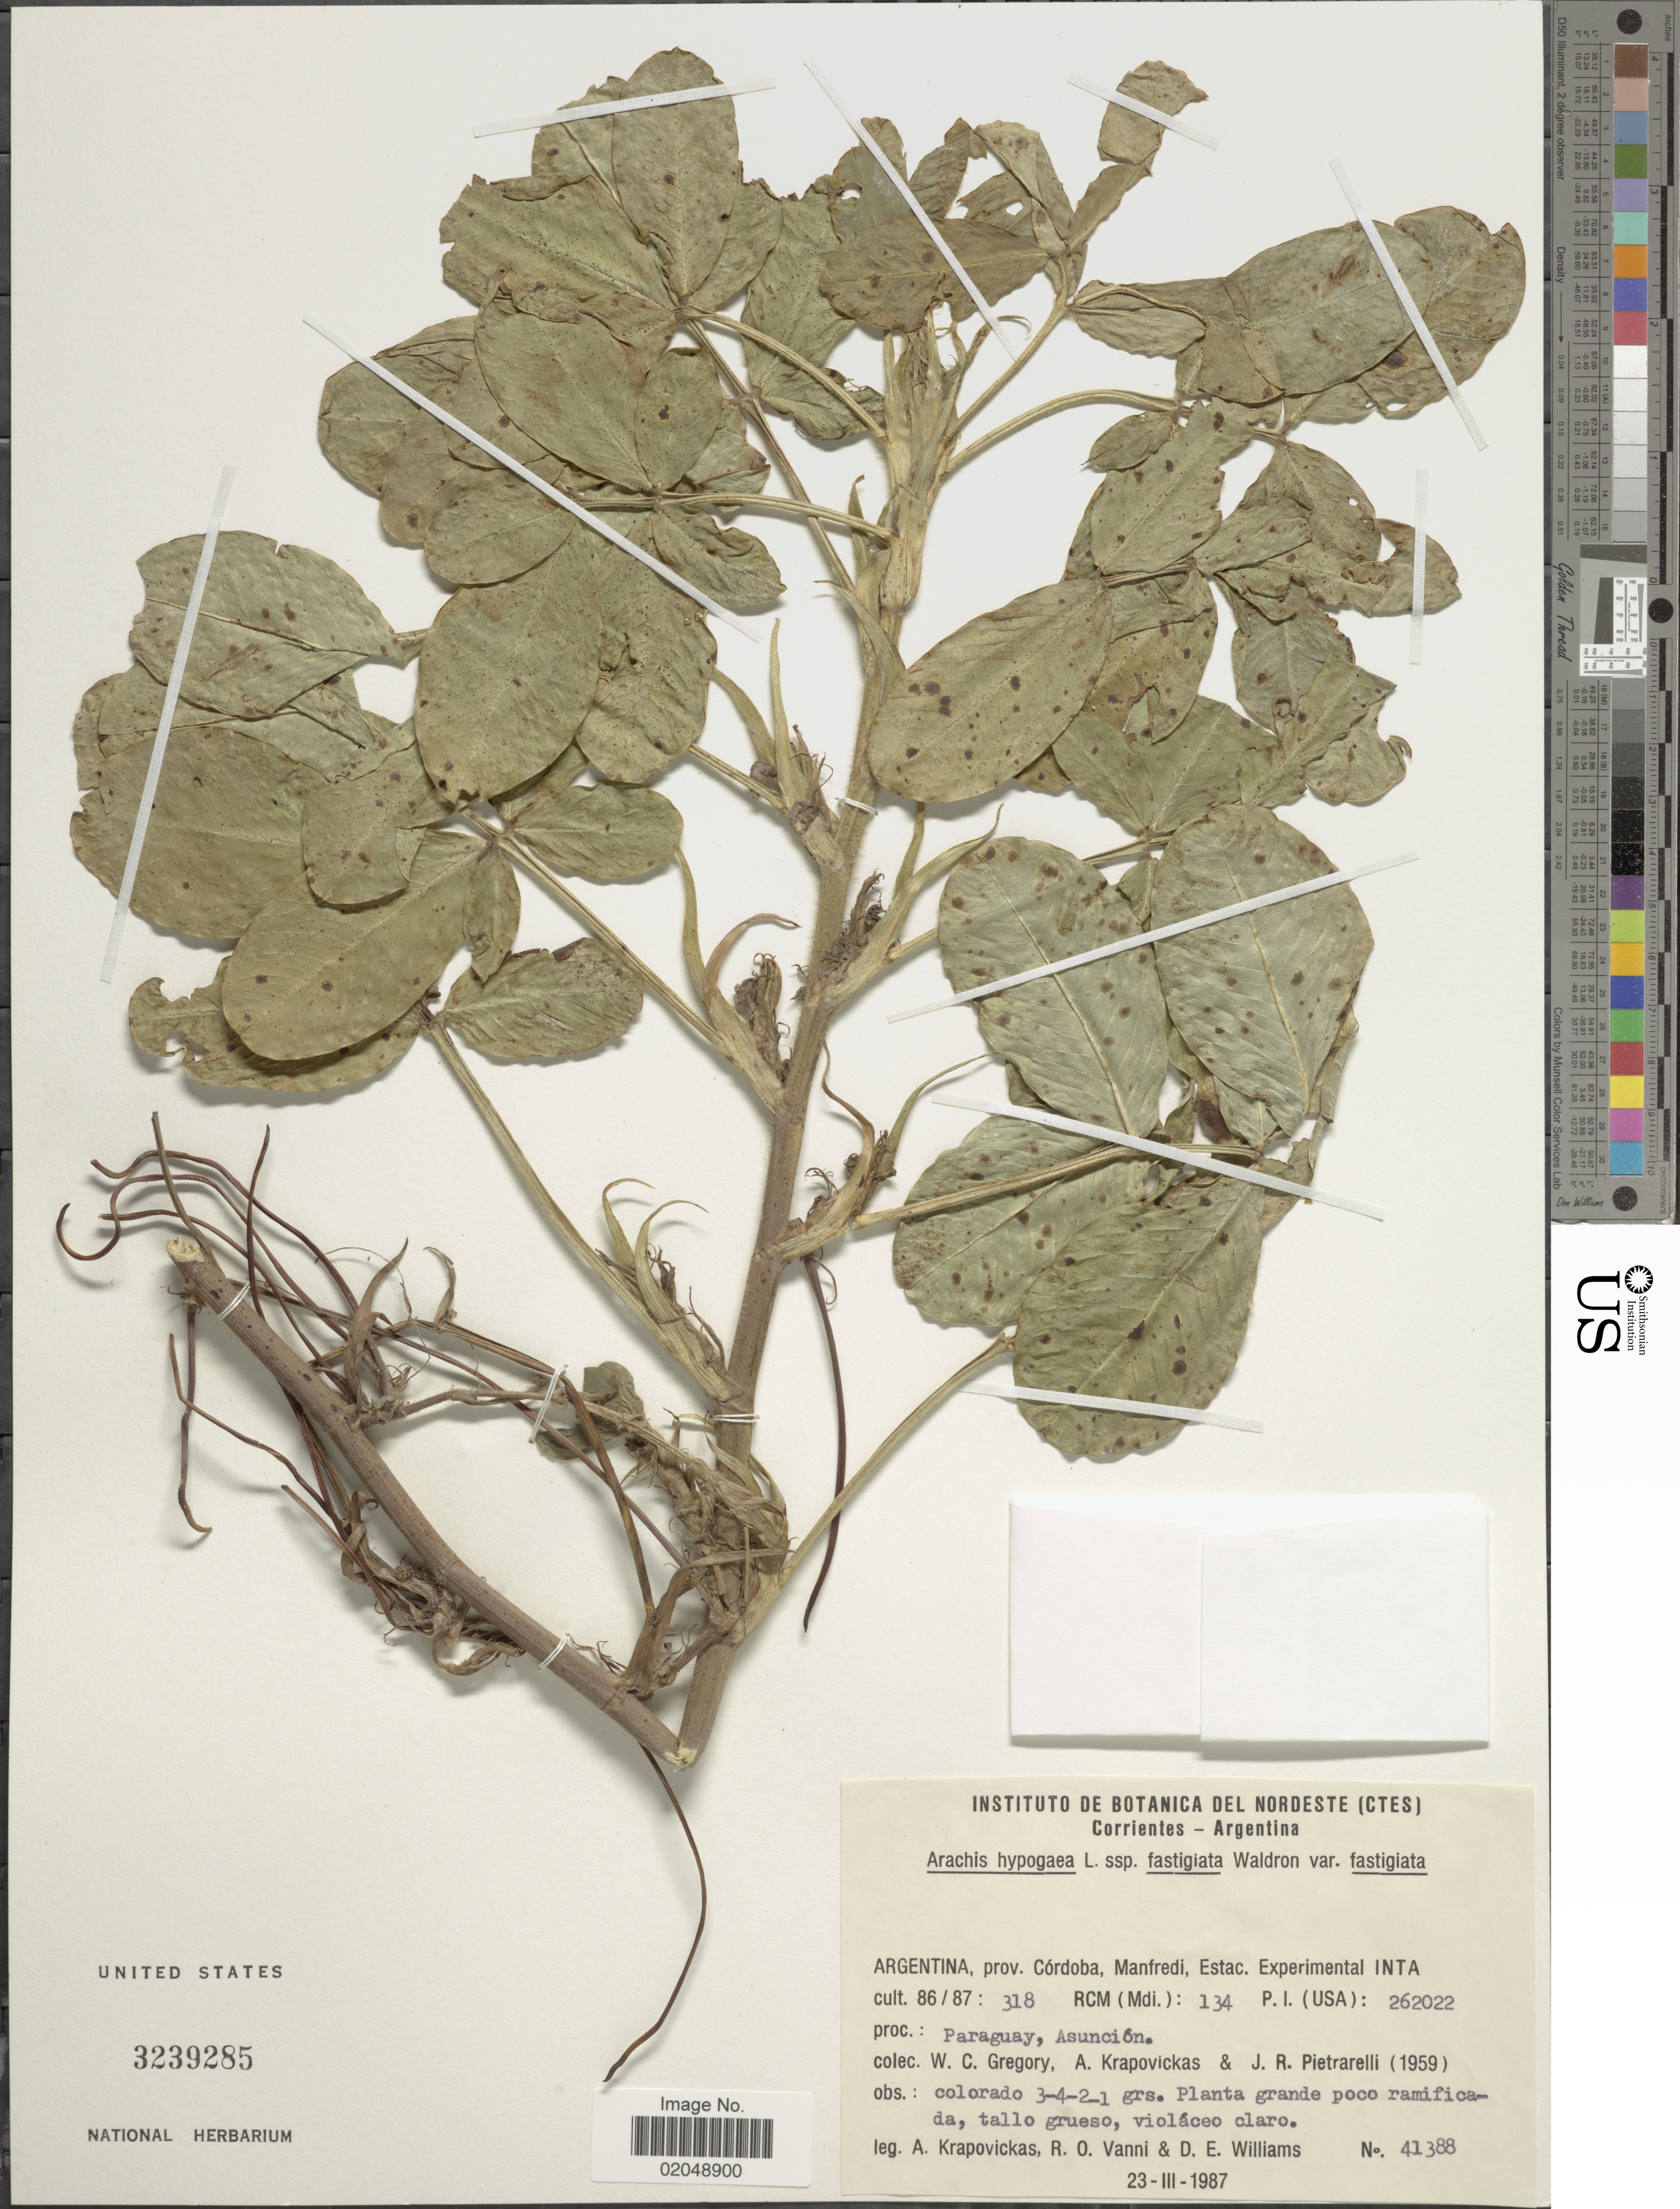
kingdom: Plantae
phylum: Tracheophyta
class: Magnoliopsida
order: Fabales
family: Fabaceae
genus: Arachis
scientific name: Arachis hypogaea var. fastigiata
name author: Krapov.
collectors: A. Krapovickas, R. O. Vanni & D. E. Williams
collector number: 41388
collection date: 1987-03-23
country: Argentina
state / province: Cordoba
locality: Manfredi, Estac. Experimental INTA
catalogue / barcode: US 3239285